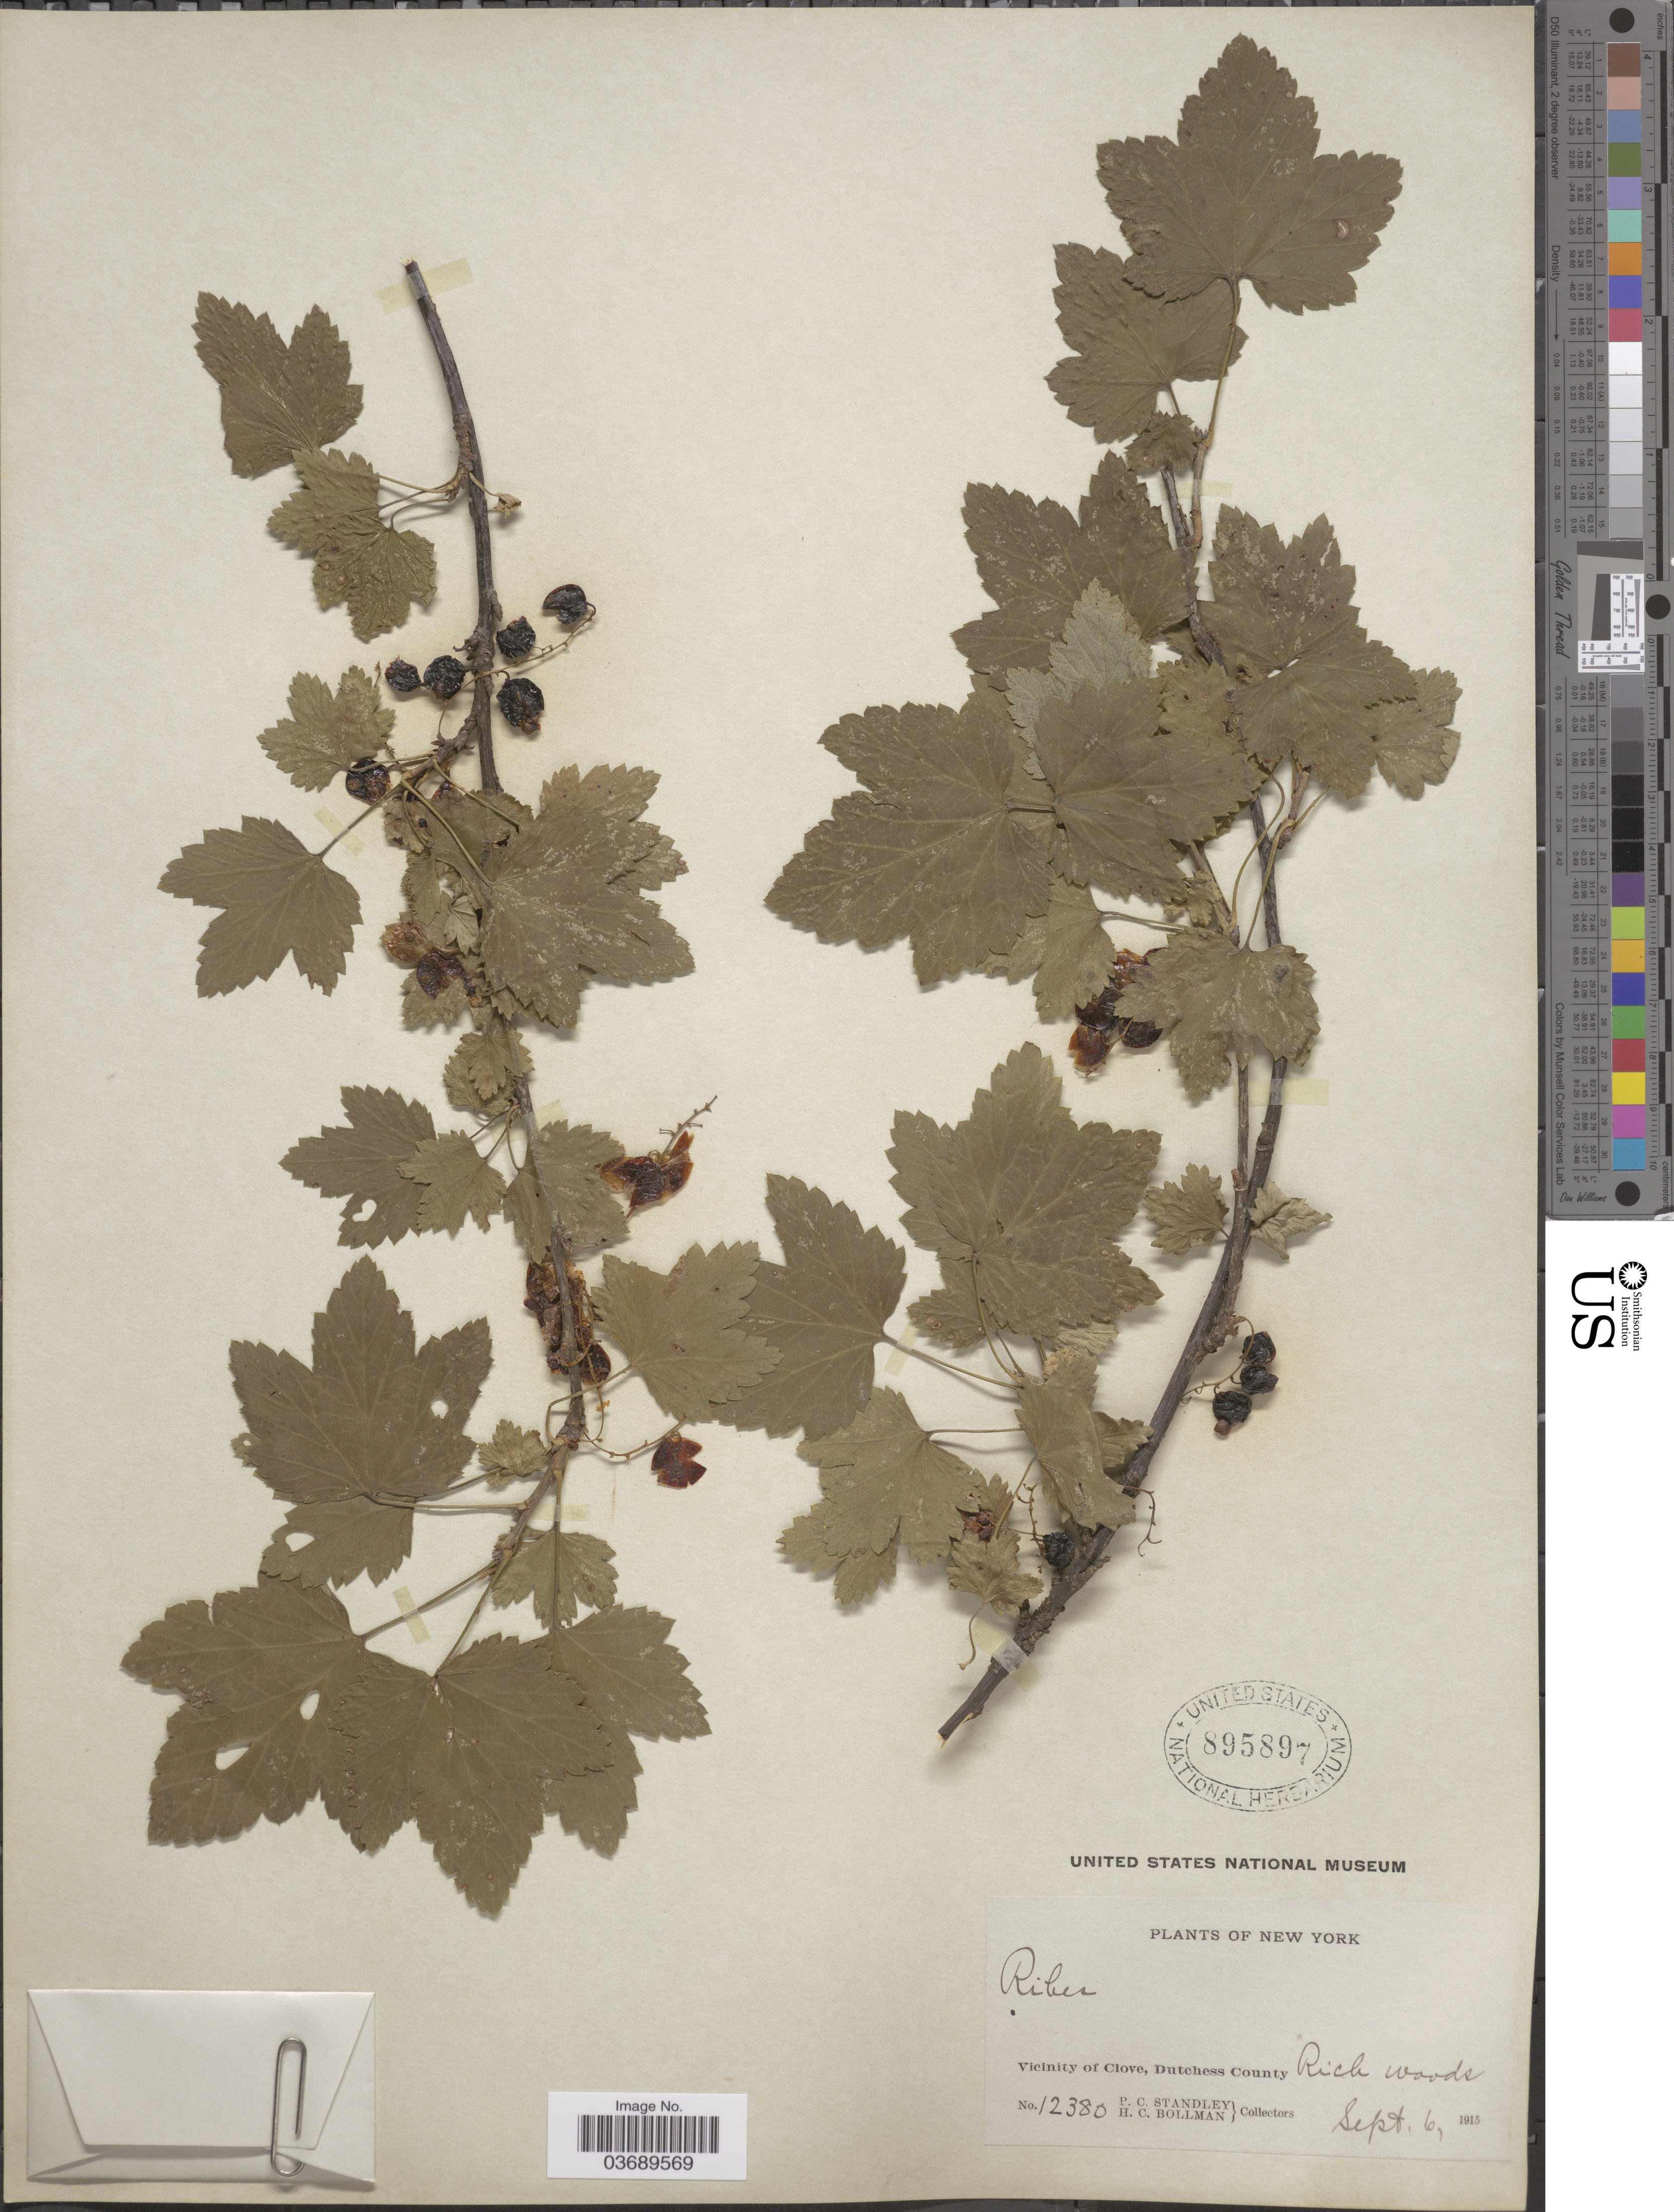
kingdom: Plantae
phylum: Tracheophyta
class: Magnoliopsida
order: Saxifragales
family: Grossulariaceae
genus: Ribes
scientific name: Ribes sp.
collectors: P. C. Standley & H. C. Bollman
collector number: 12380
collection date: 1915-09-06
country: United States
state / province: New York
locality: Vicinity of Clove, Dutchess County. Rich woods.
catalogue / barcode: US 895897